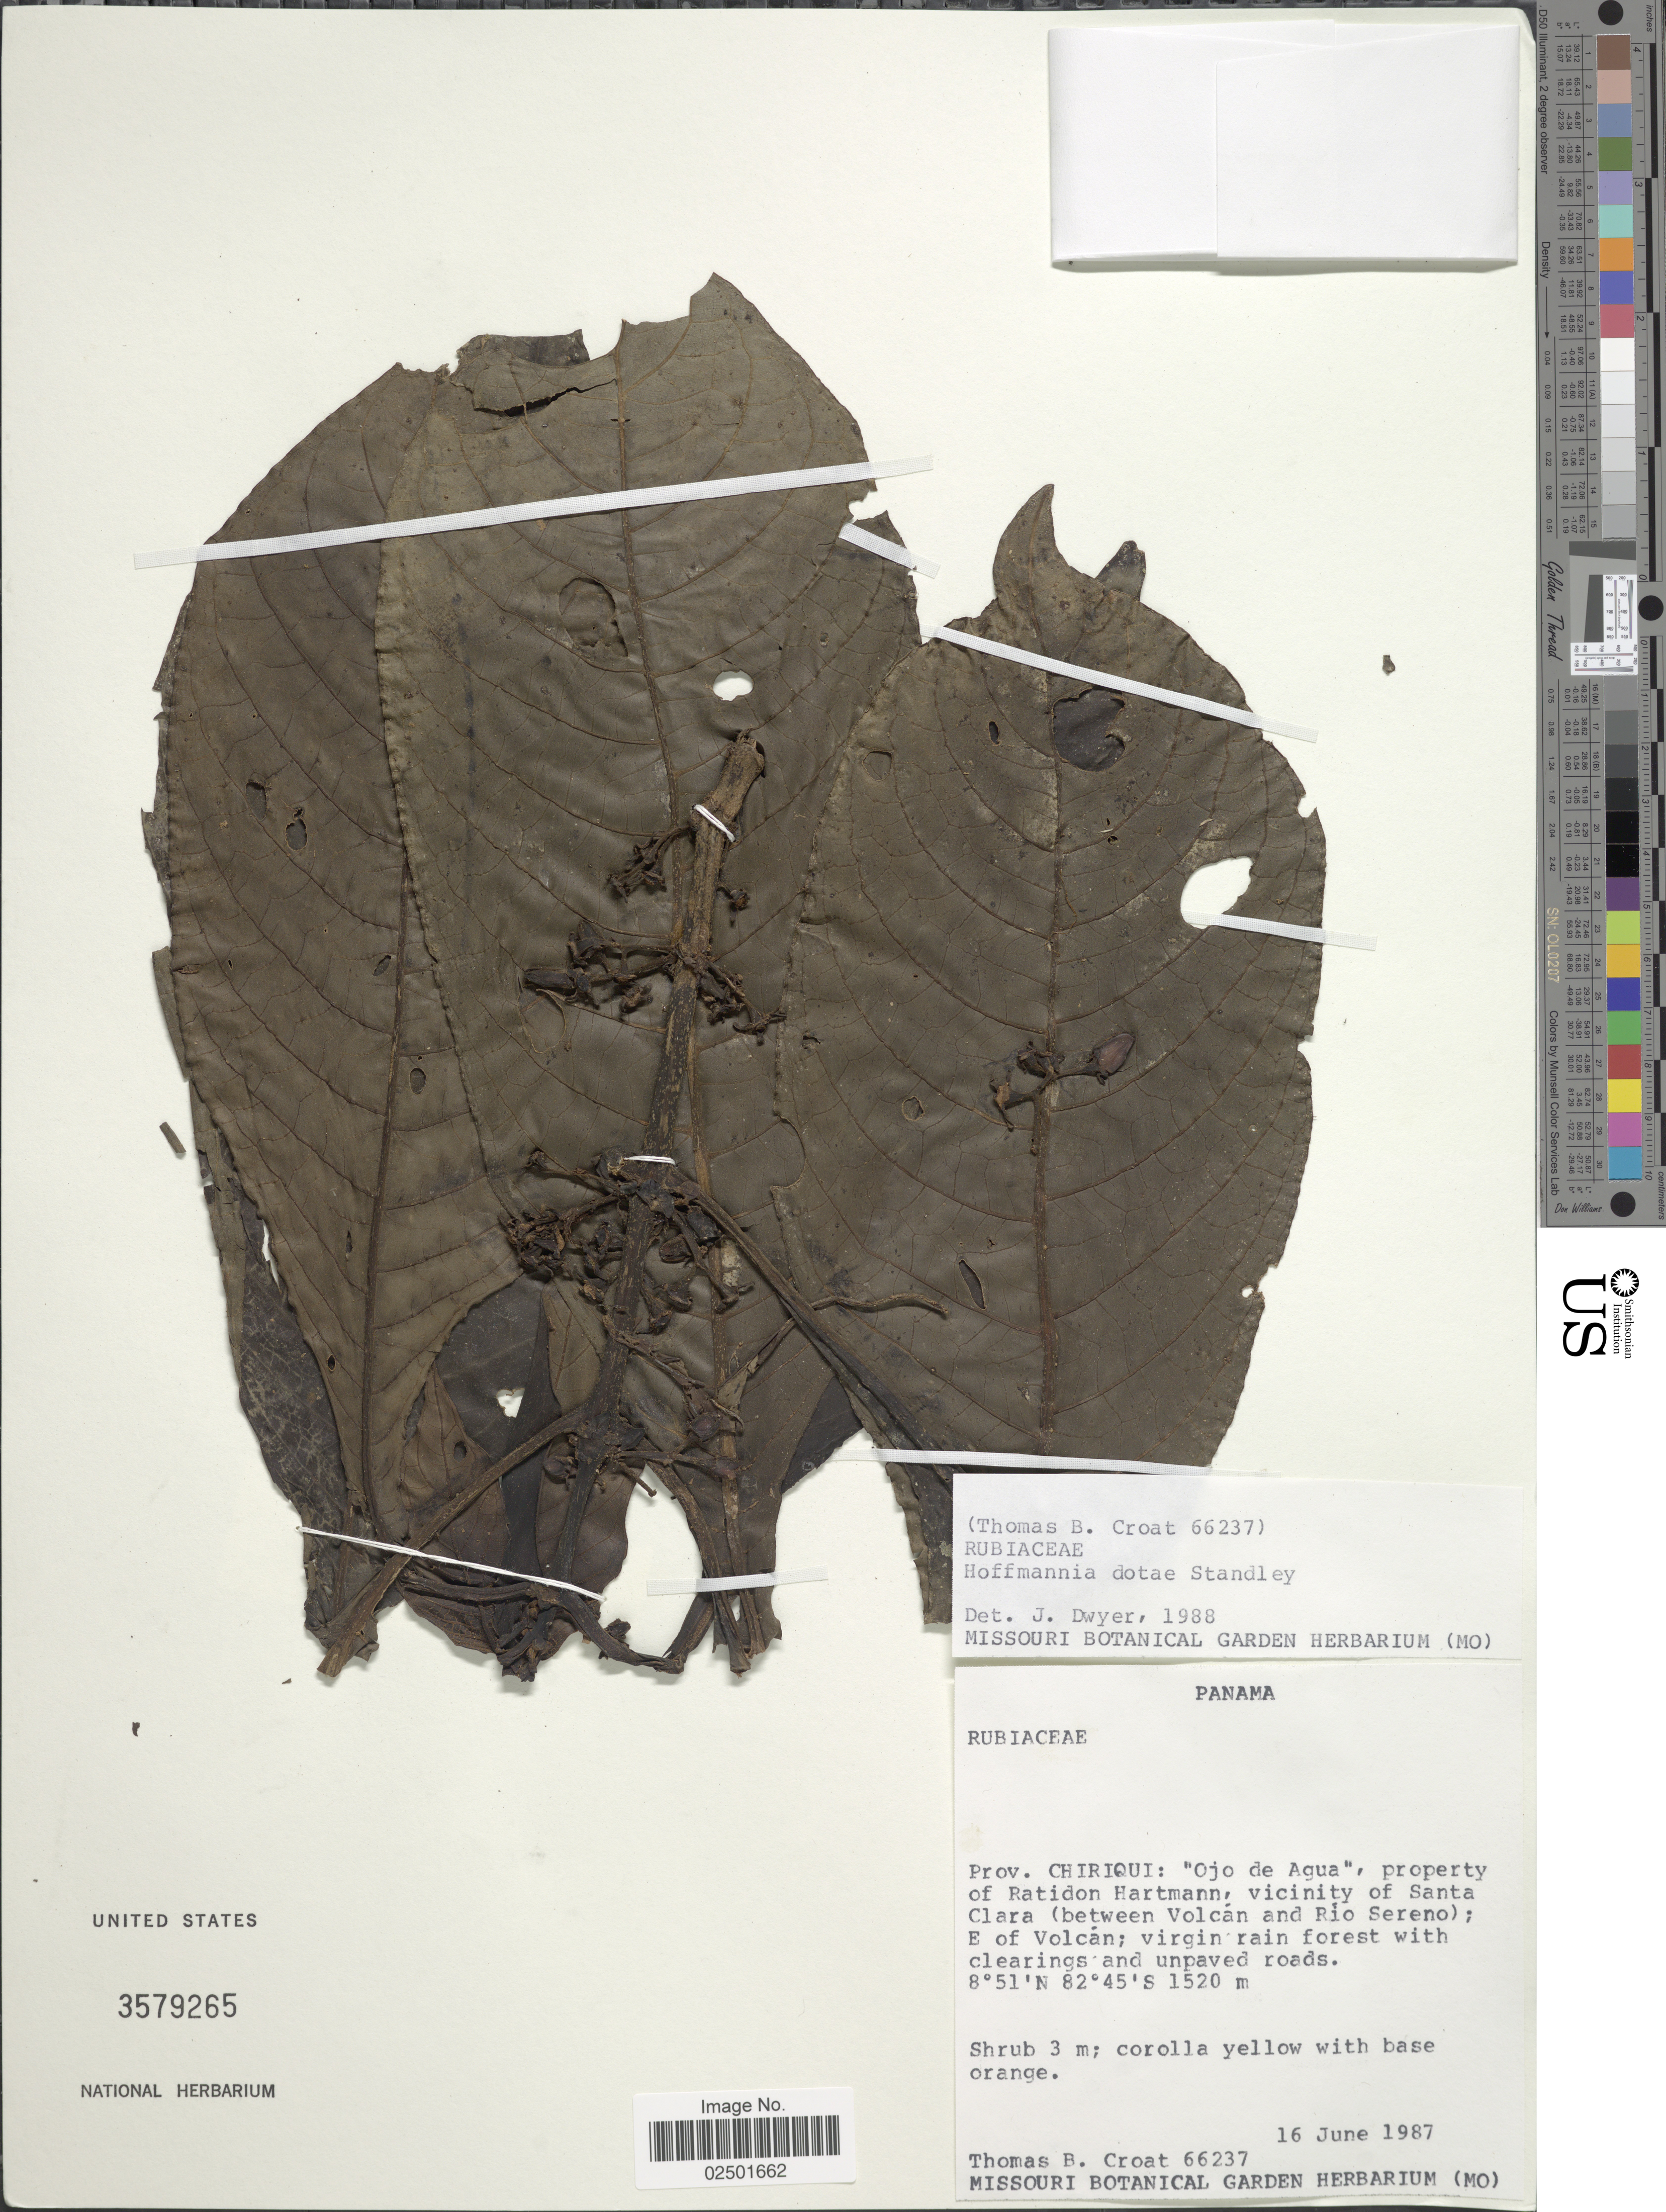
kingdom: Plantae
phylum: Tracheophyta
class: Magnoliopsida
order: Gentianales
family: Rubiaceae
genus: Hoffmannia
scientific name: Hoffmannia dotae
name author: Standl.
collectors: T. B. Croat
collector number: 66237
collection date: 1987-06-16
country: Panama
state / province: Chiriqui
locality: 'Ojo de Agua', property of Ratidon Hartmann, vicinity of Santa Clara (between Volcán and Rio Sereno); E of Volcán; virgin rain forest with clearings and unpaved roads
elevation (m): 1520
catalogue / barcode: US 3579265